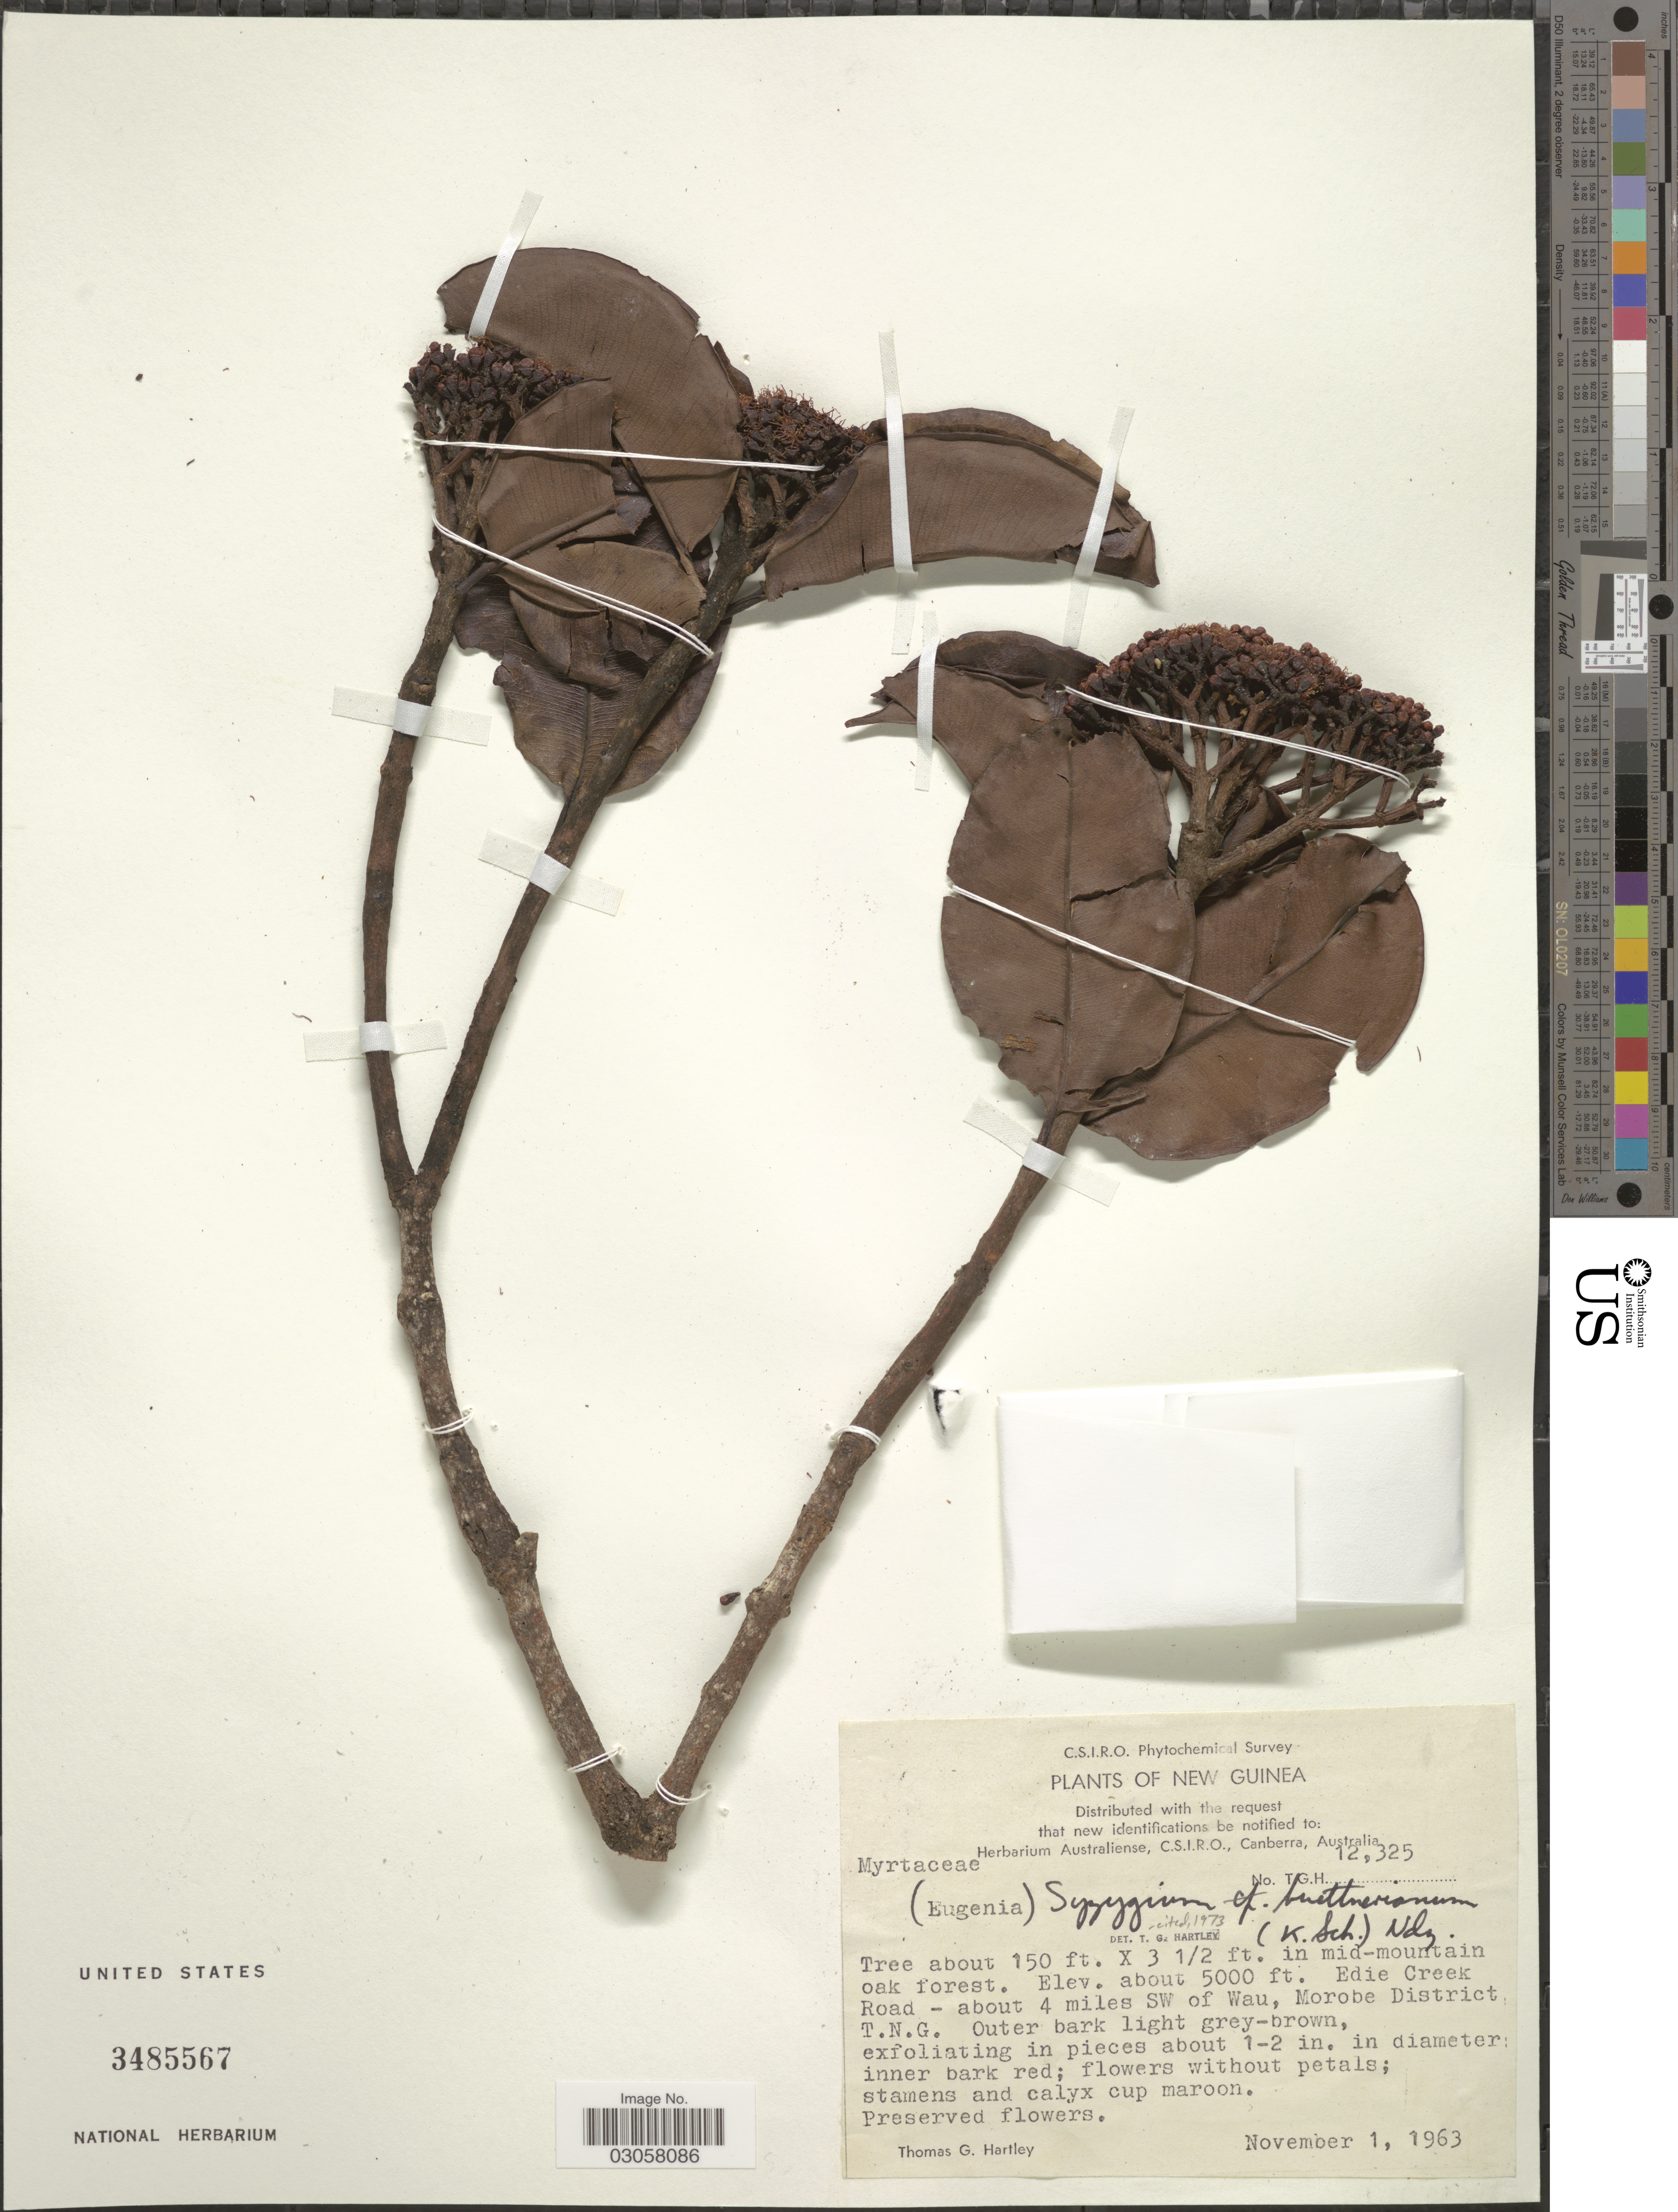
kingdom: Plantae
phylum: Tracheophyta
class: Magnoliopsida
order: Myrtales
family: Myrtaceae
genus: Syzygium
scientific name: Syzygium buettnerianum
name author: (K. Schum.) Nied.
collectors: T. G. Hartley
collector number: T.G.H. 12325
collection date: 1963-11-01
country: Papua New Guinea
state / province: Morobe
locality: New Guinea. Edie Creek Road - about 4 miles SW of Wau, Morobe District T.N.G.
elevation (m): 1524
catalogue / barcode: US 3485567